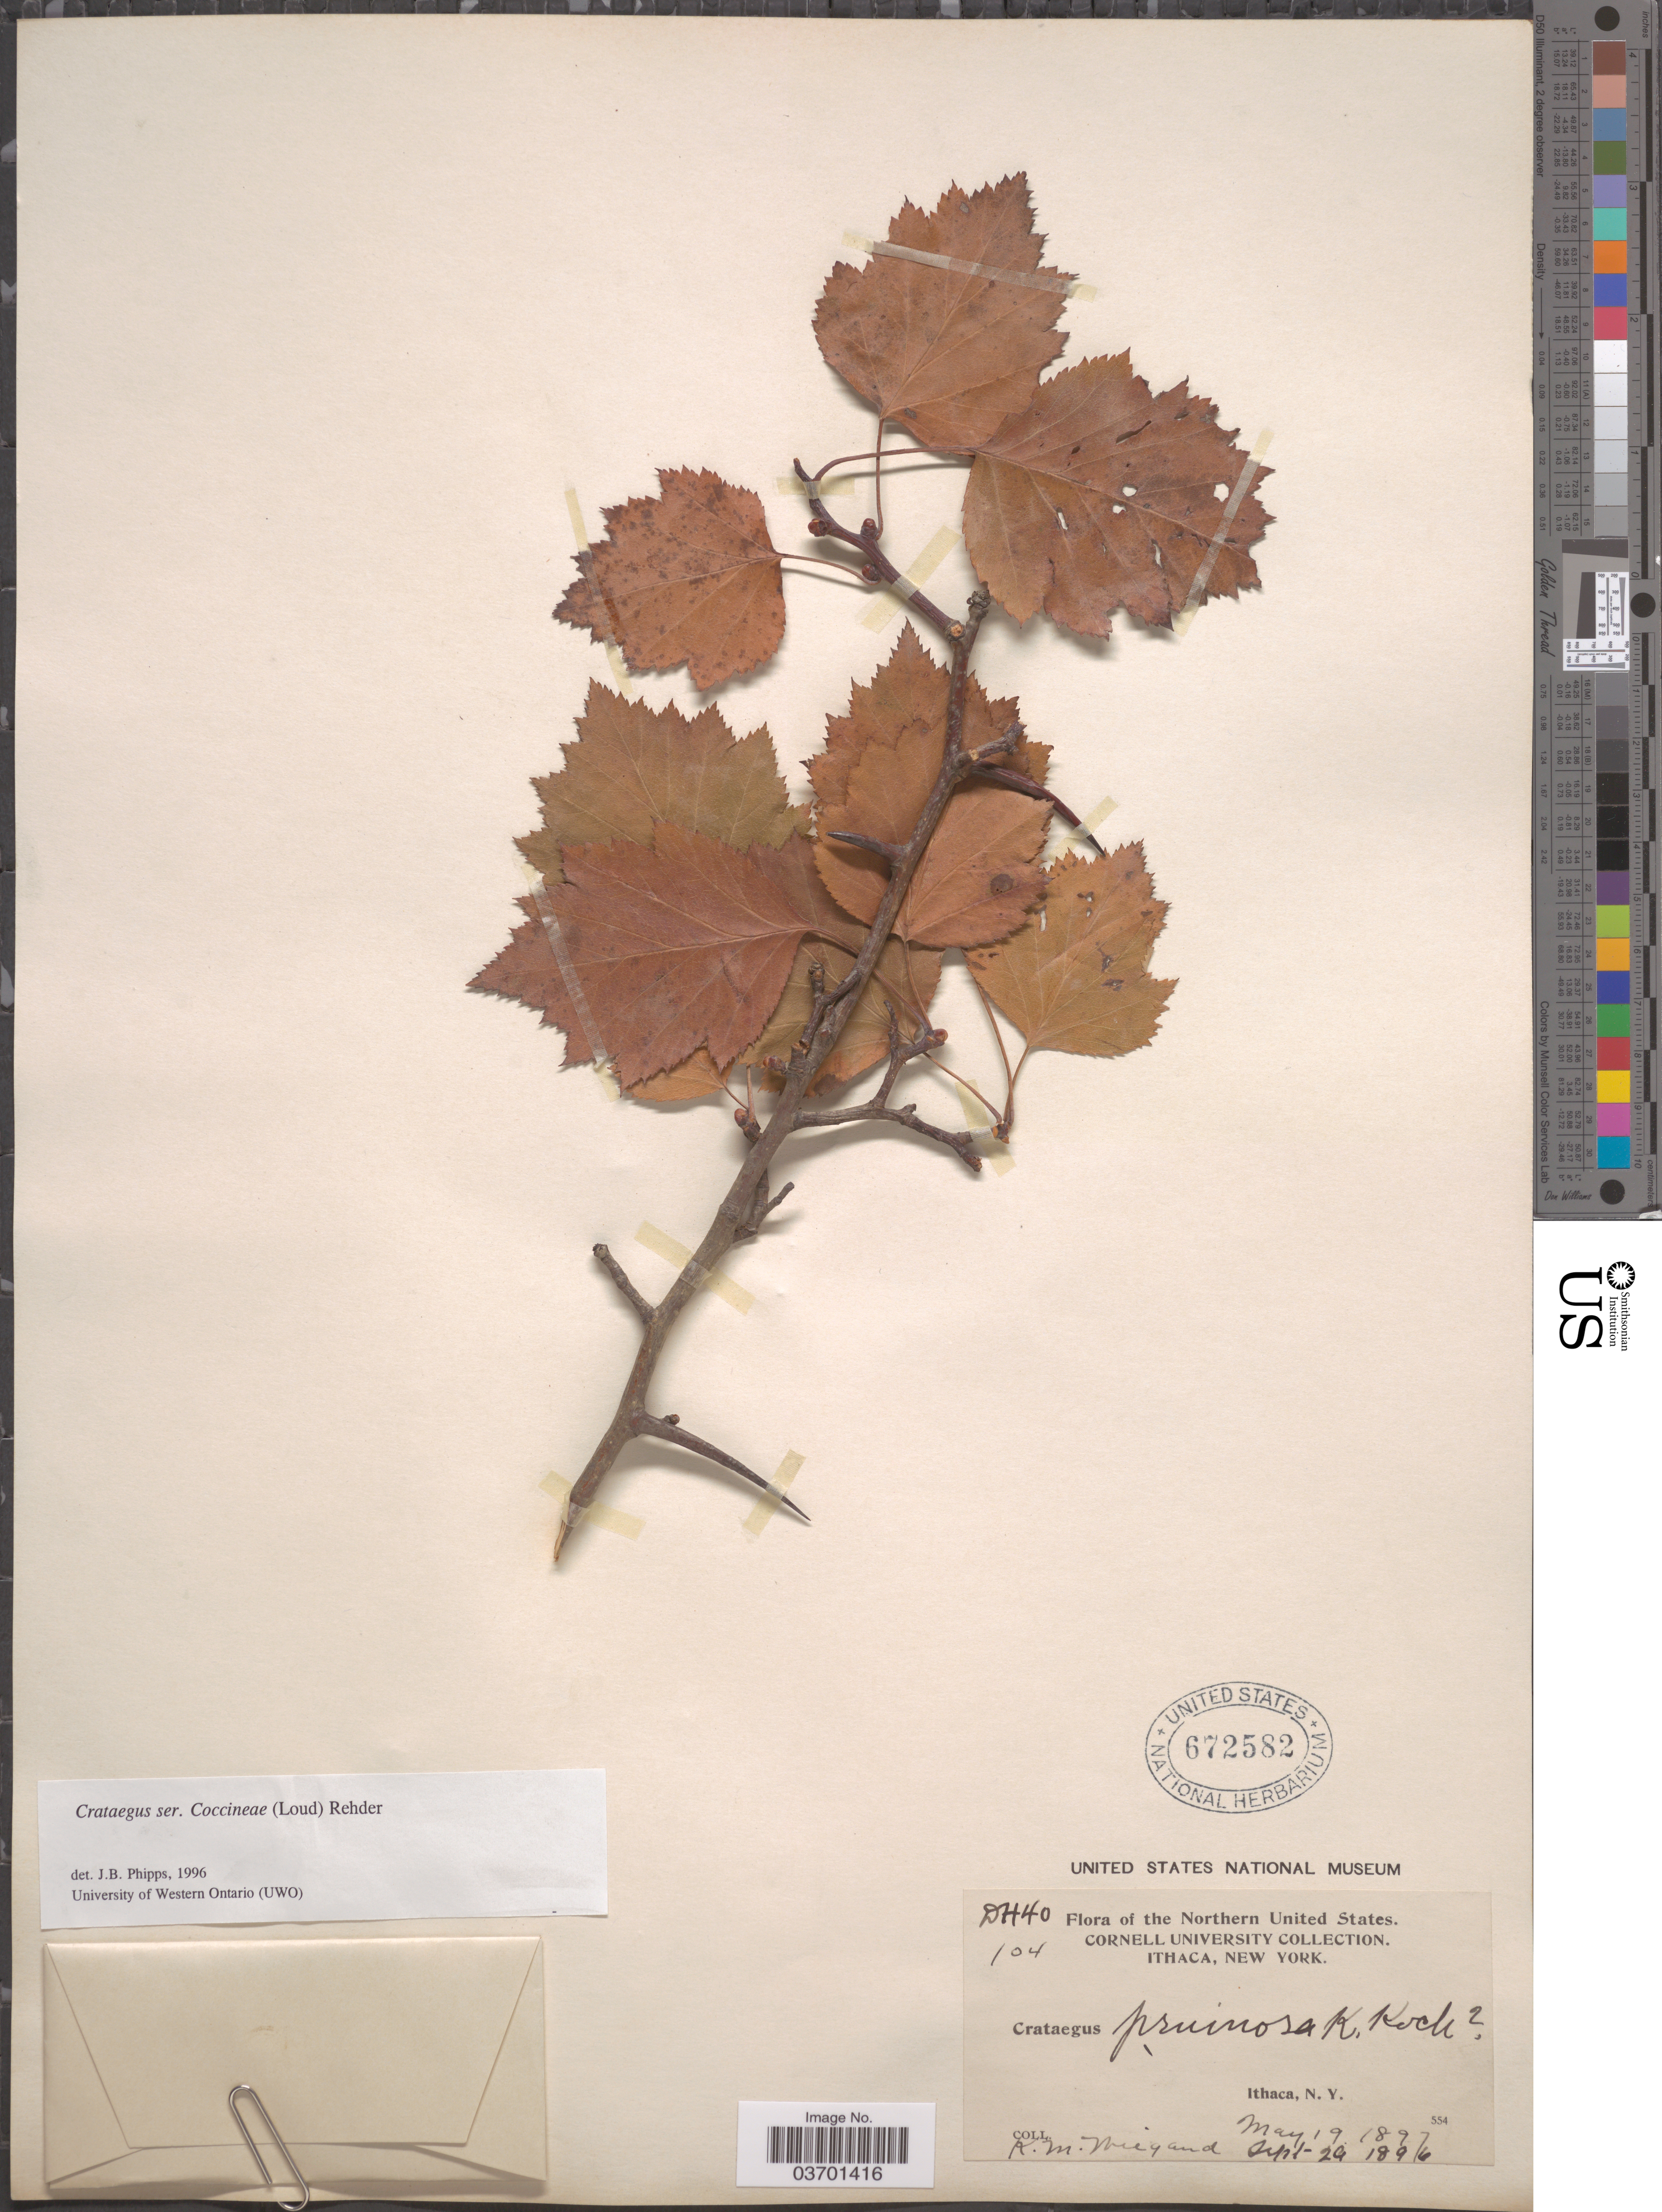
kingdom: Plantae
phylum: Tracheophyta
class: Magnoliopsida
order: Rosales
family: Rosaceae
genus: Crataegus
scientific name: Crataegus pruinosa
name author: (H.L. Wendl.) K. Koch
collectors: K. M. Wiegand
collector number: DH40/104?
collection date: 1896-09-29/1897-05-19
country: United States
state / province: New York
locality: The Northern United States. Ithaca.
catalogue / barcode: US 672582